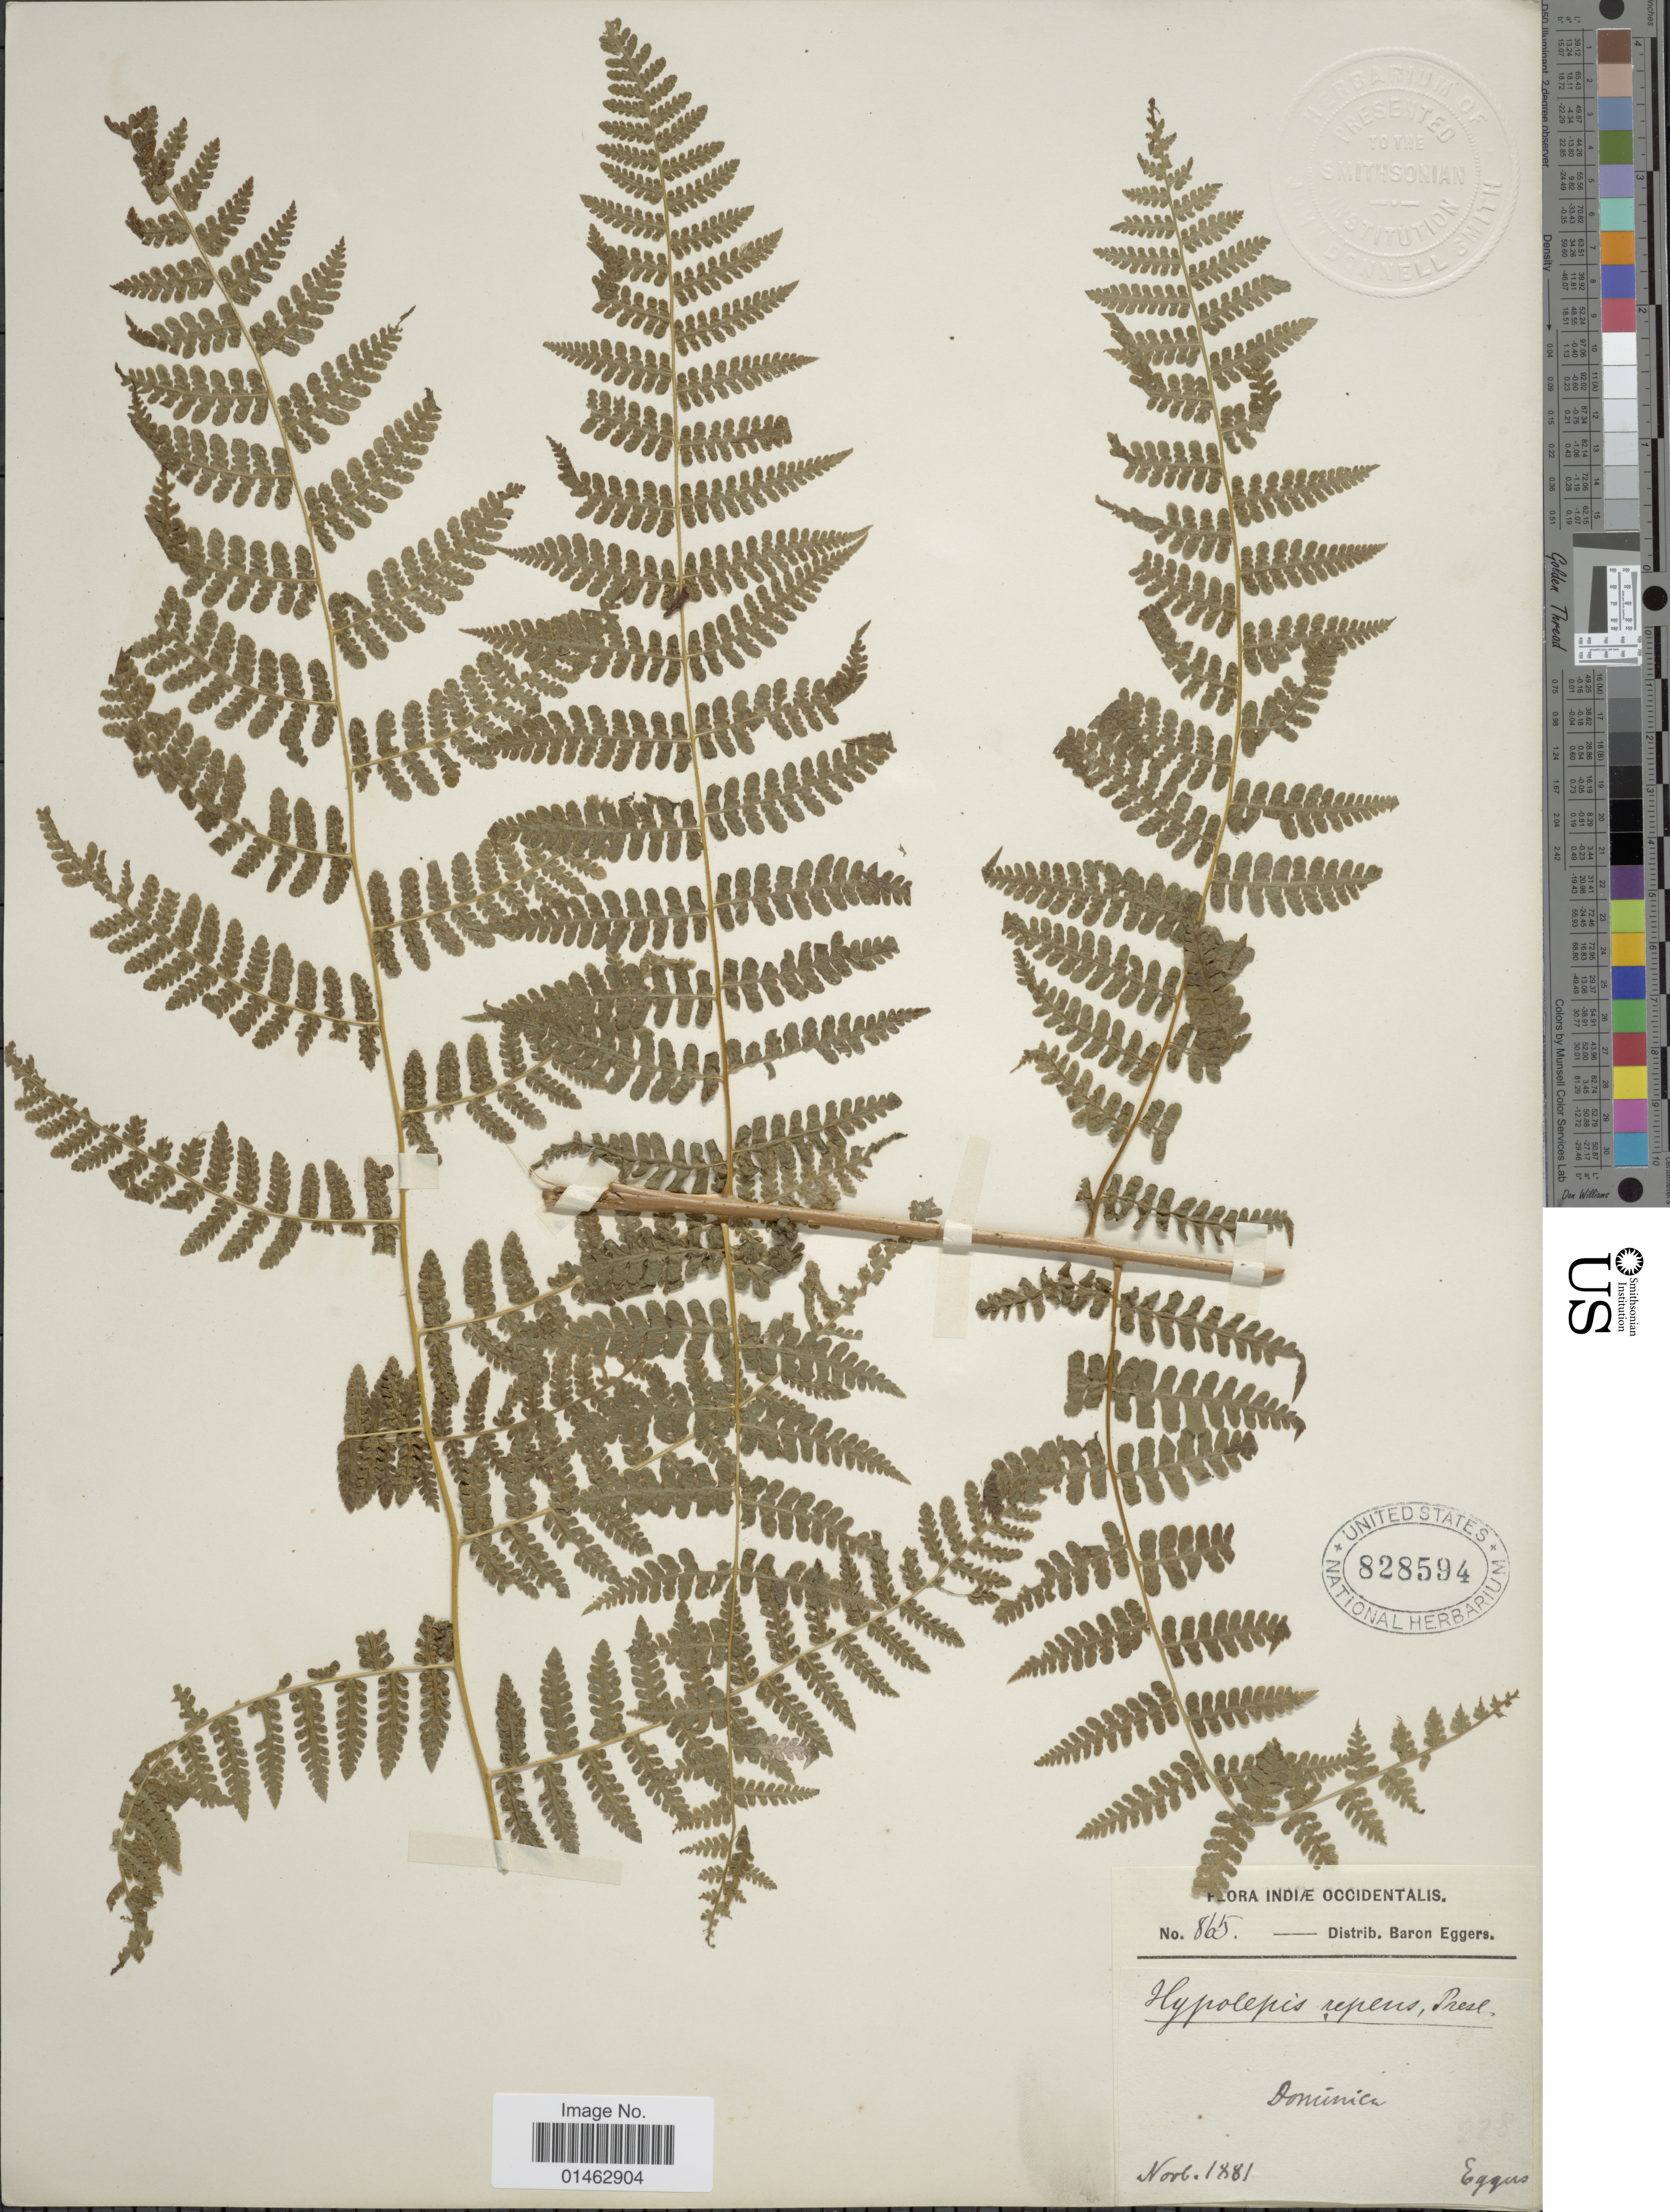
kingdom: Plantae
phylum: Tracheophyta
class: Polypodiopsida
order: Polypodiales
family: Dennstaedtiaceae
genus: Hypolepis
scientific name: Hypolepis repens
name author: (L.) C. Presl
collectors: -. Eggers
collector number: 865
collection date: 1881-11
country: Dominica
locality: Indiæ Occidentalis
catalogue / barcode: US 828594